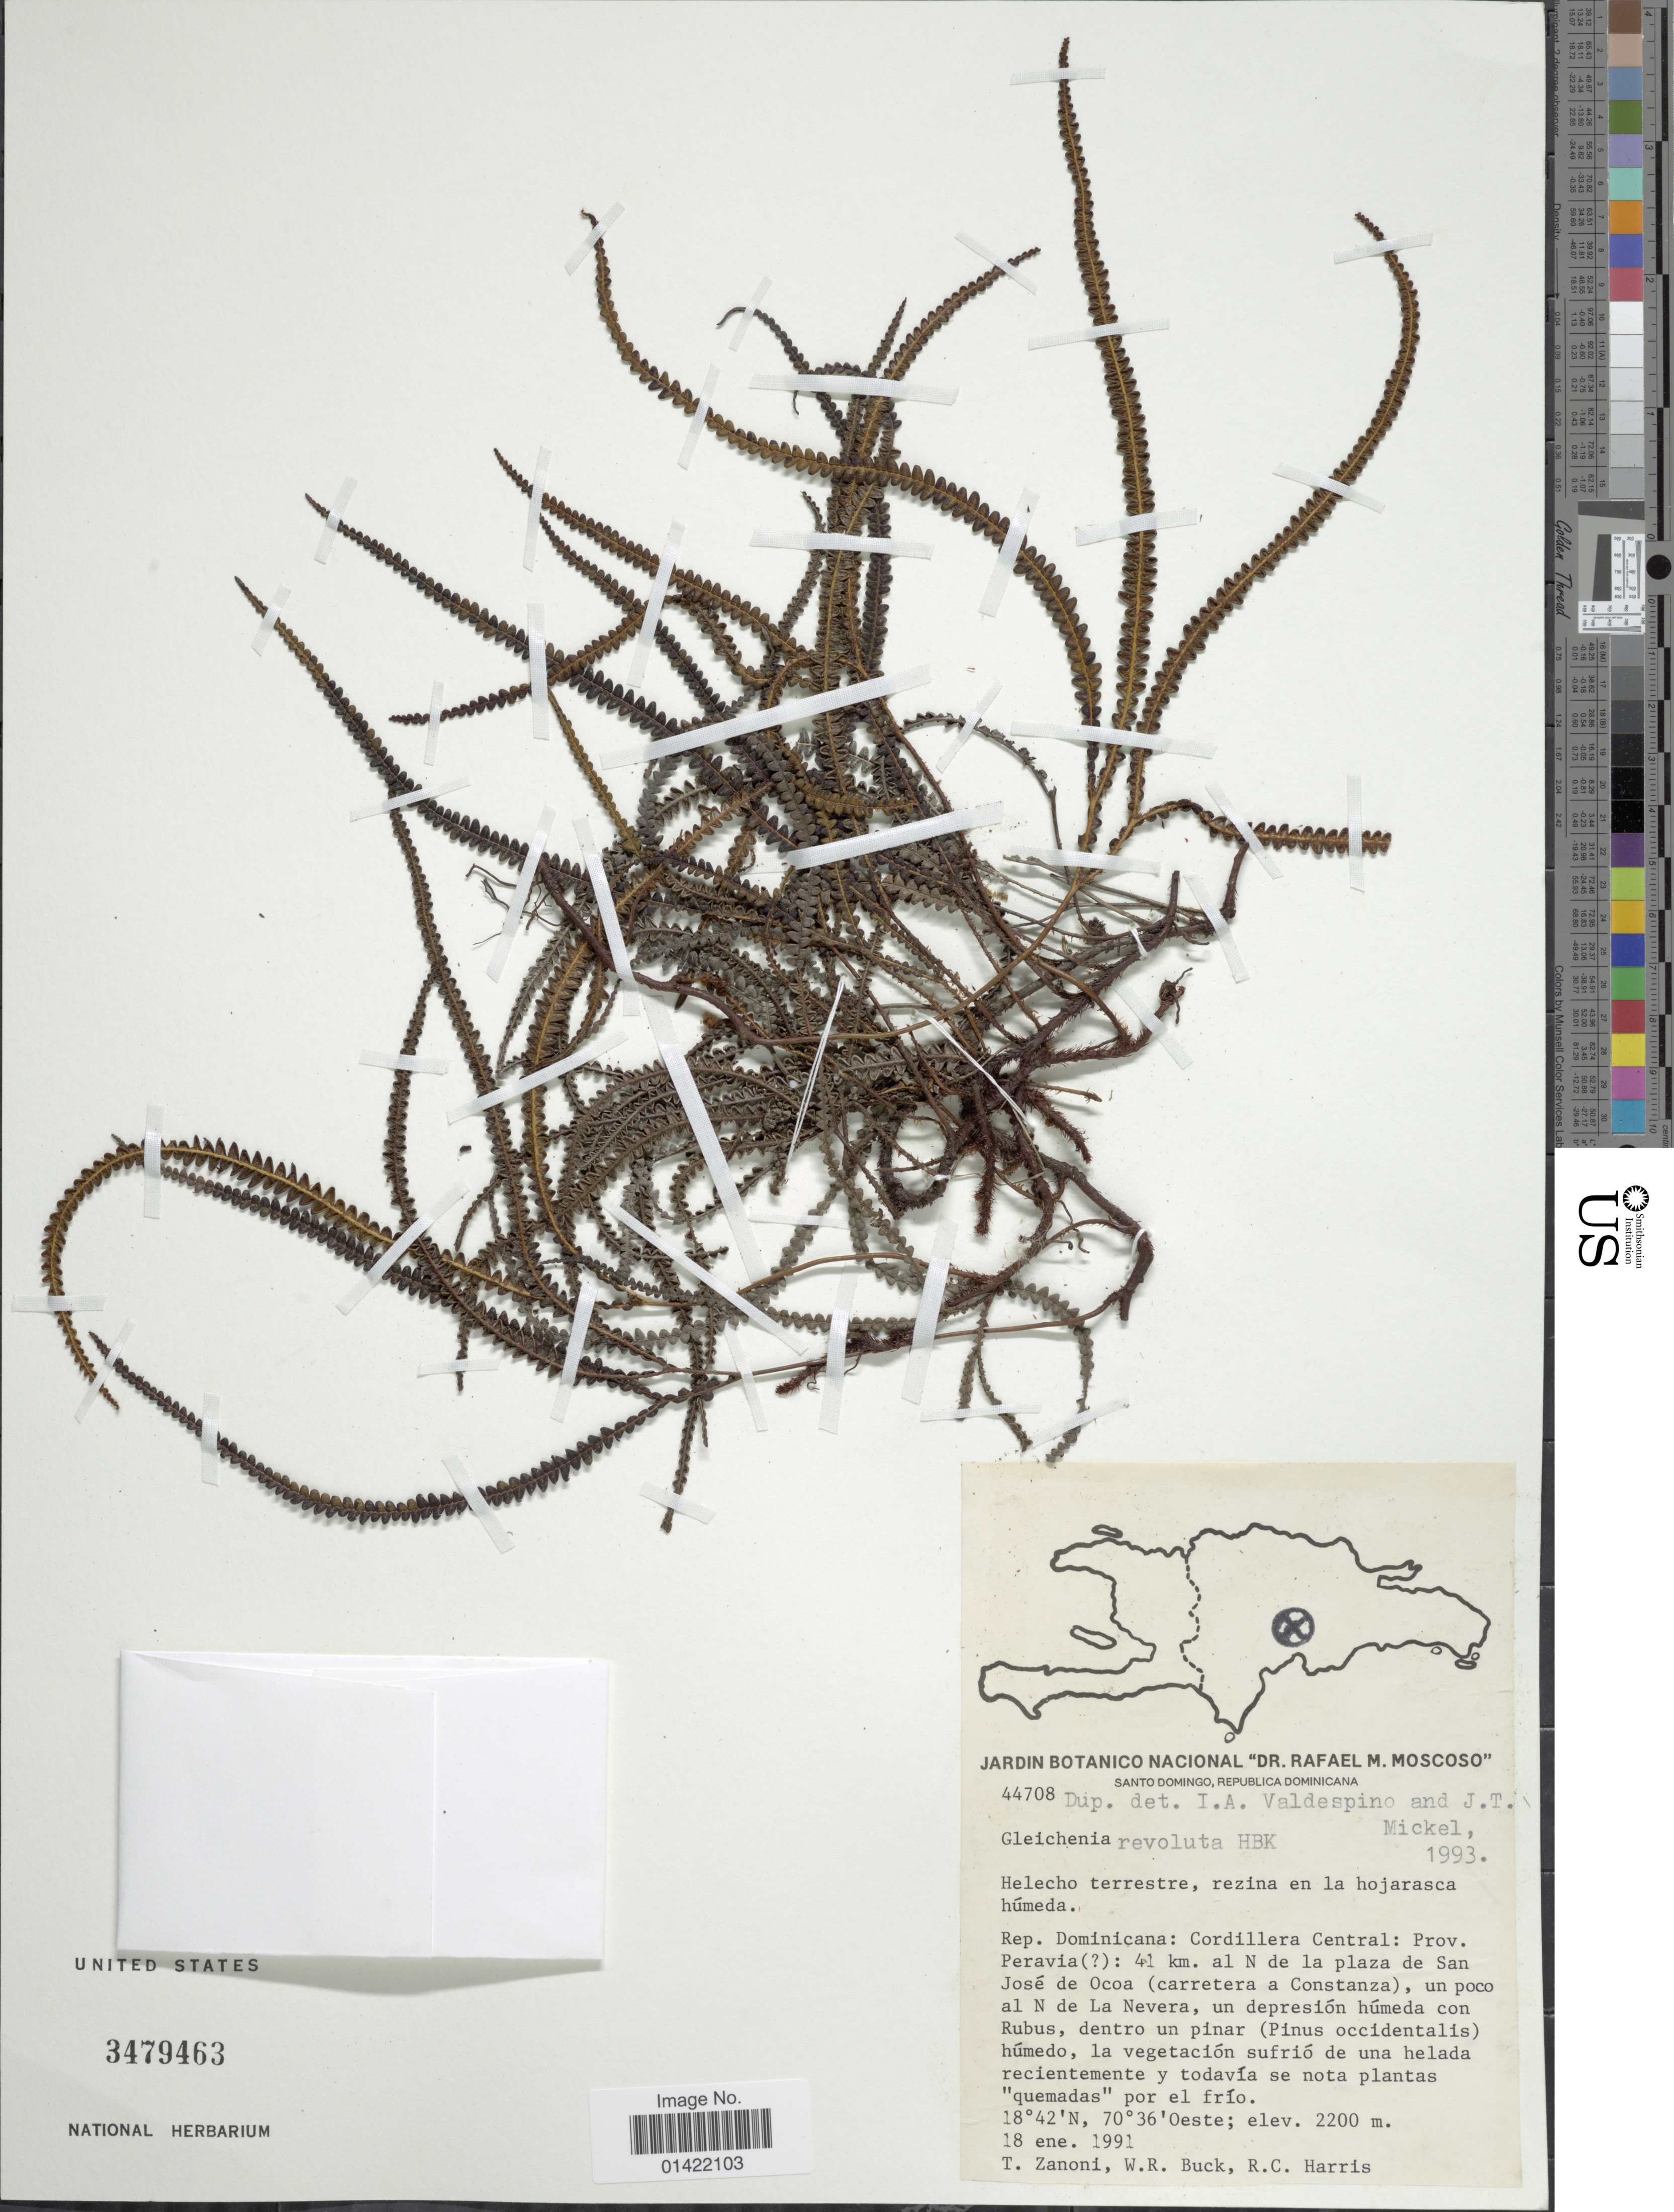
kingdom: Plantae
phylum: Tracheophyta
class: Polypodiopsida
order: Gleicheniales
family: Gleicheniaceae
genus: Sticherus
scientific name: Sticherus revolutus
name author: (Kunth) Ching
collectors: T. A. Zanoni, W. R. Buck & R. C. Harris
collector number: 44708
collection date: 1991-01-18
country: Dominican Republic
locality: Santo Domingo. Rep. Domincana: Cordillera Central: Prov. Peravia: 41 km. al N de la plaza de San Jose de Ocoa (carretera a Constaza), un poco al N de La Nevara, un depresion humeda con Rubus, dentro un pinar (Pinus occidentalis) humedo, la vegetacion sufrio de una helada recientemente y todavia se nota plantas 'quemadas' por el frio.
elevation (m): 2200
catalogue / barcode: US 3479463